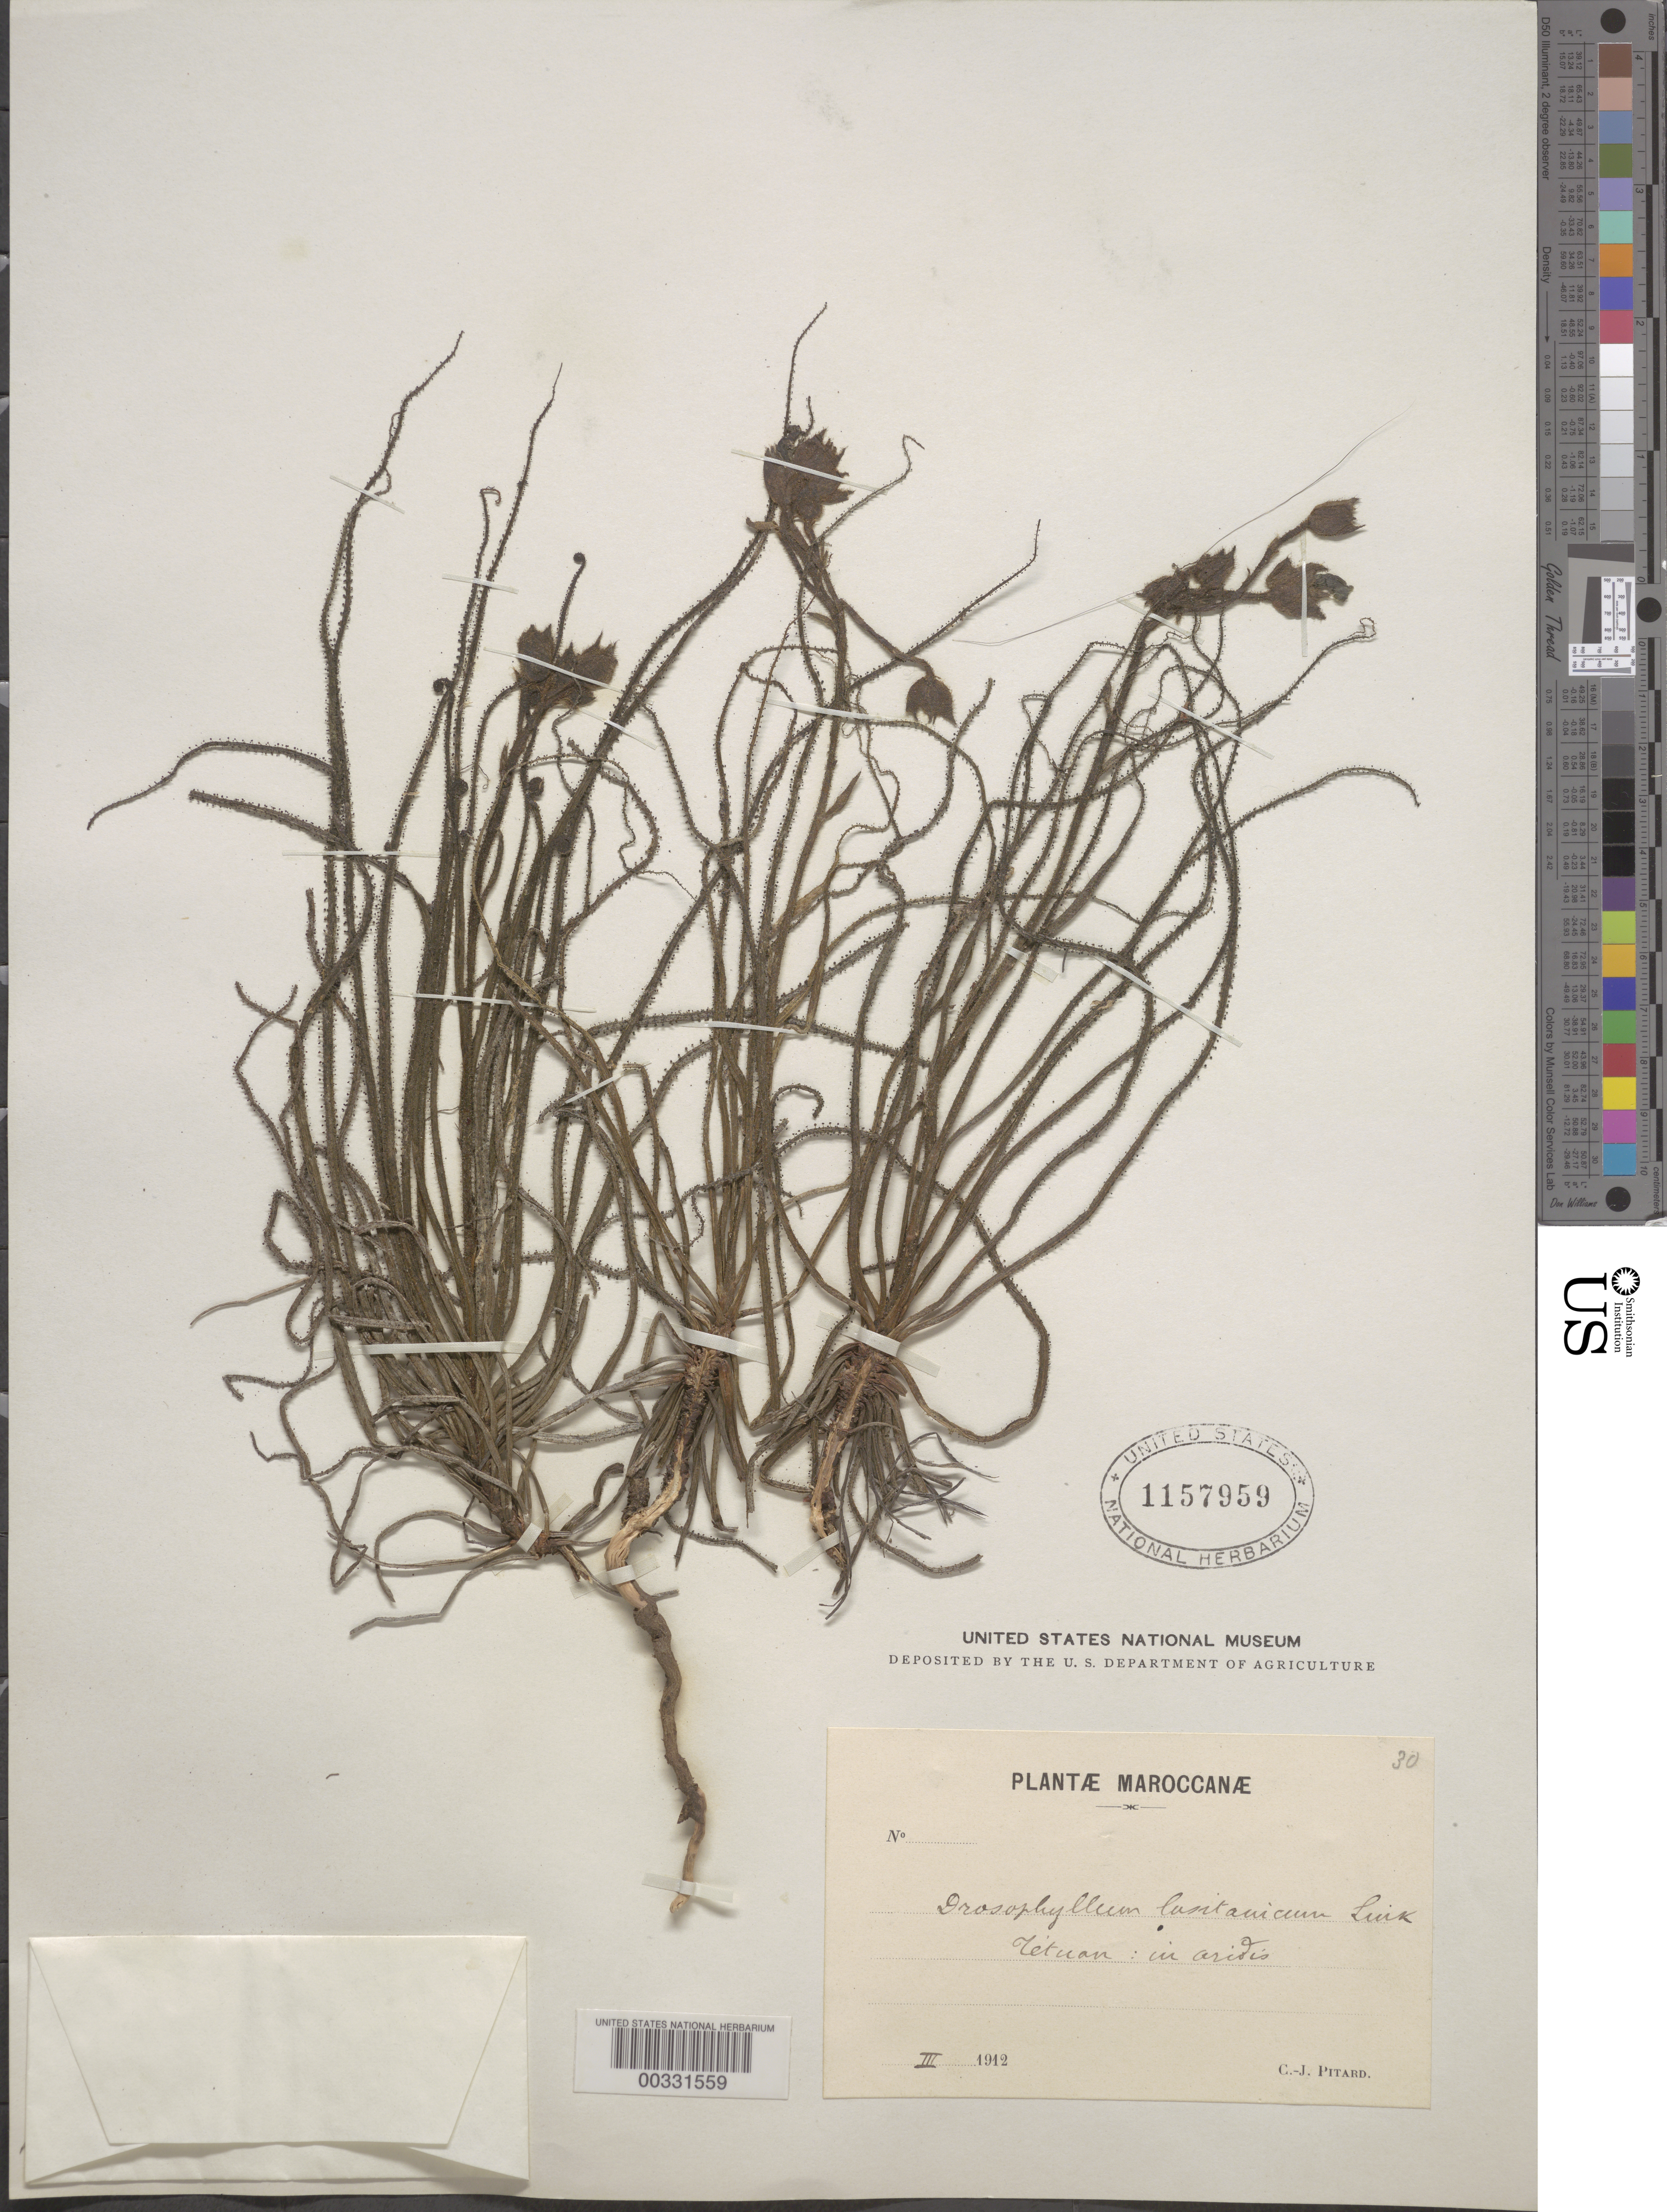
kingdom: Plantae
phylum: Tracheophyta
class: Magnoliopsida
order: Caryophyllales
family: Drosophyllaceae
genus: Drosophyllum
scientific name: Drosophyllum lusitanicum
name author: (L.) Link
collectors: C. Pitard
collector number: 30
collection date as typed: Mar 1912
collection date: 1912-03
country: Morocco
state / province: Tétouan ?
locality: Tetouan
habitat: In ariois (?) see label.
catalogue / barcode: US 1157959